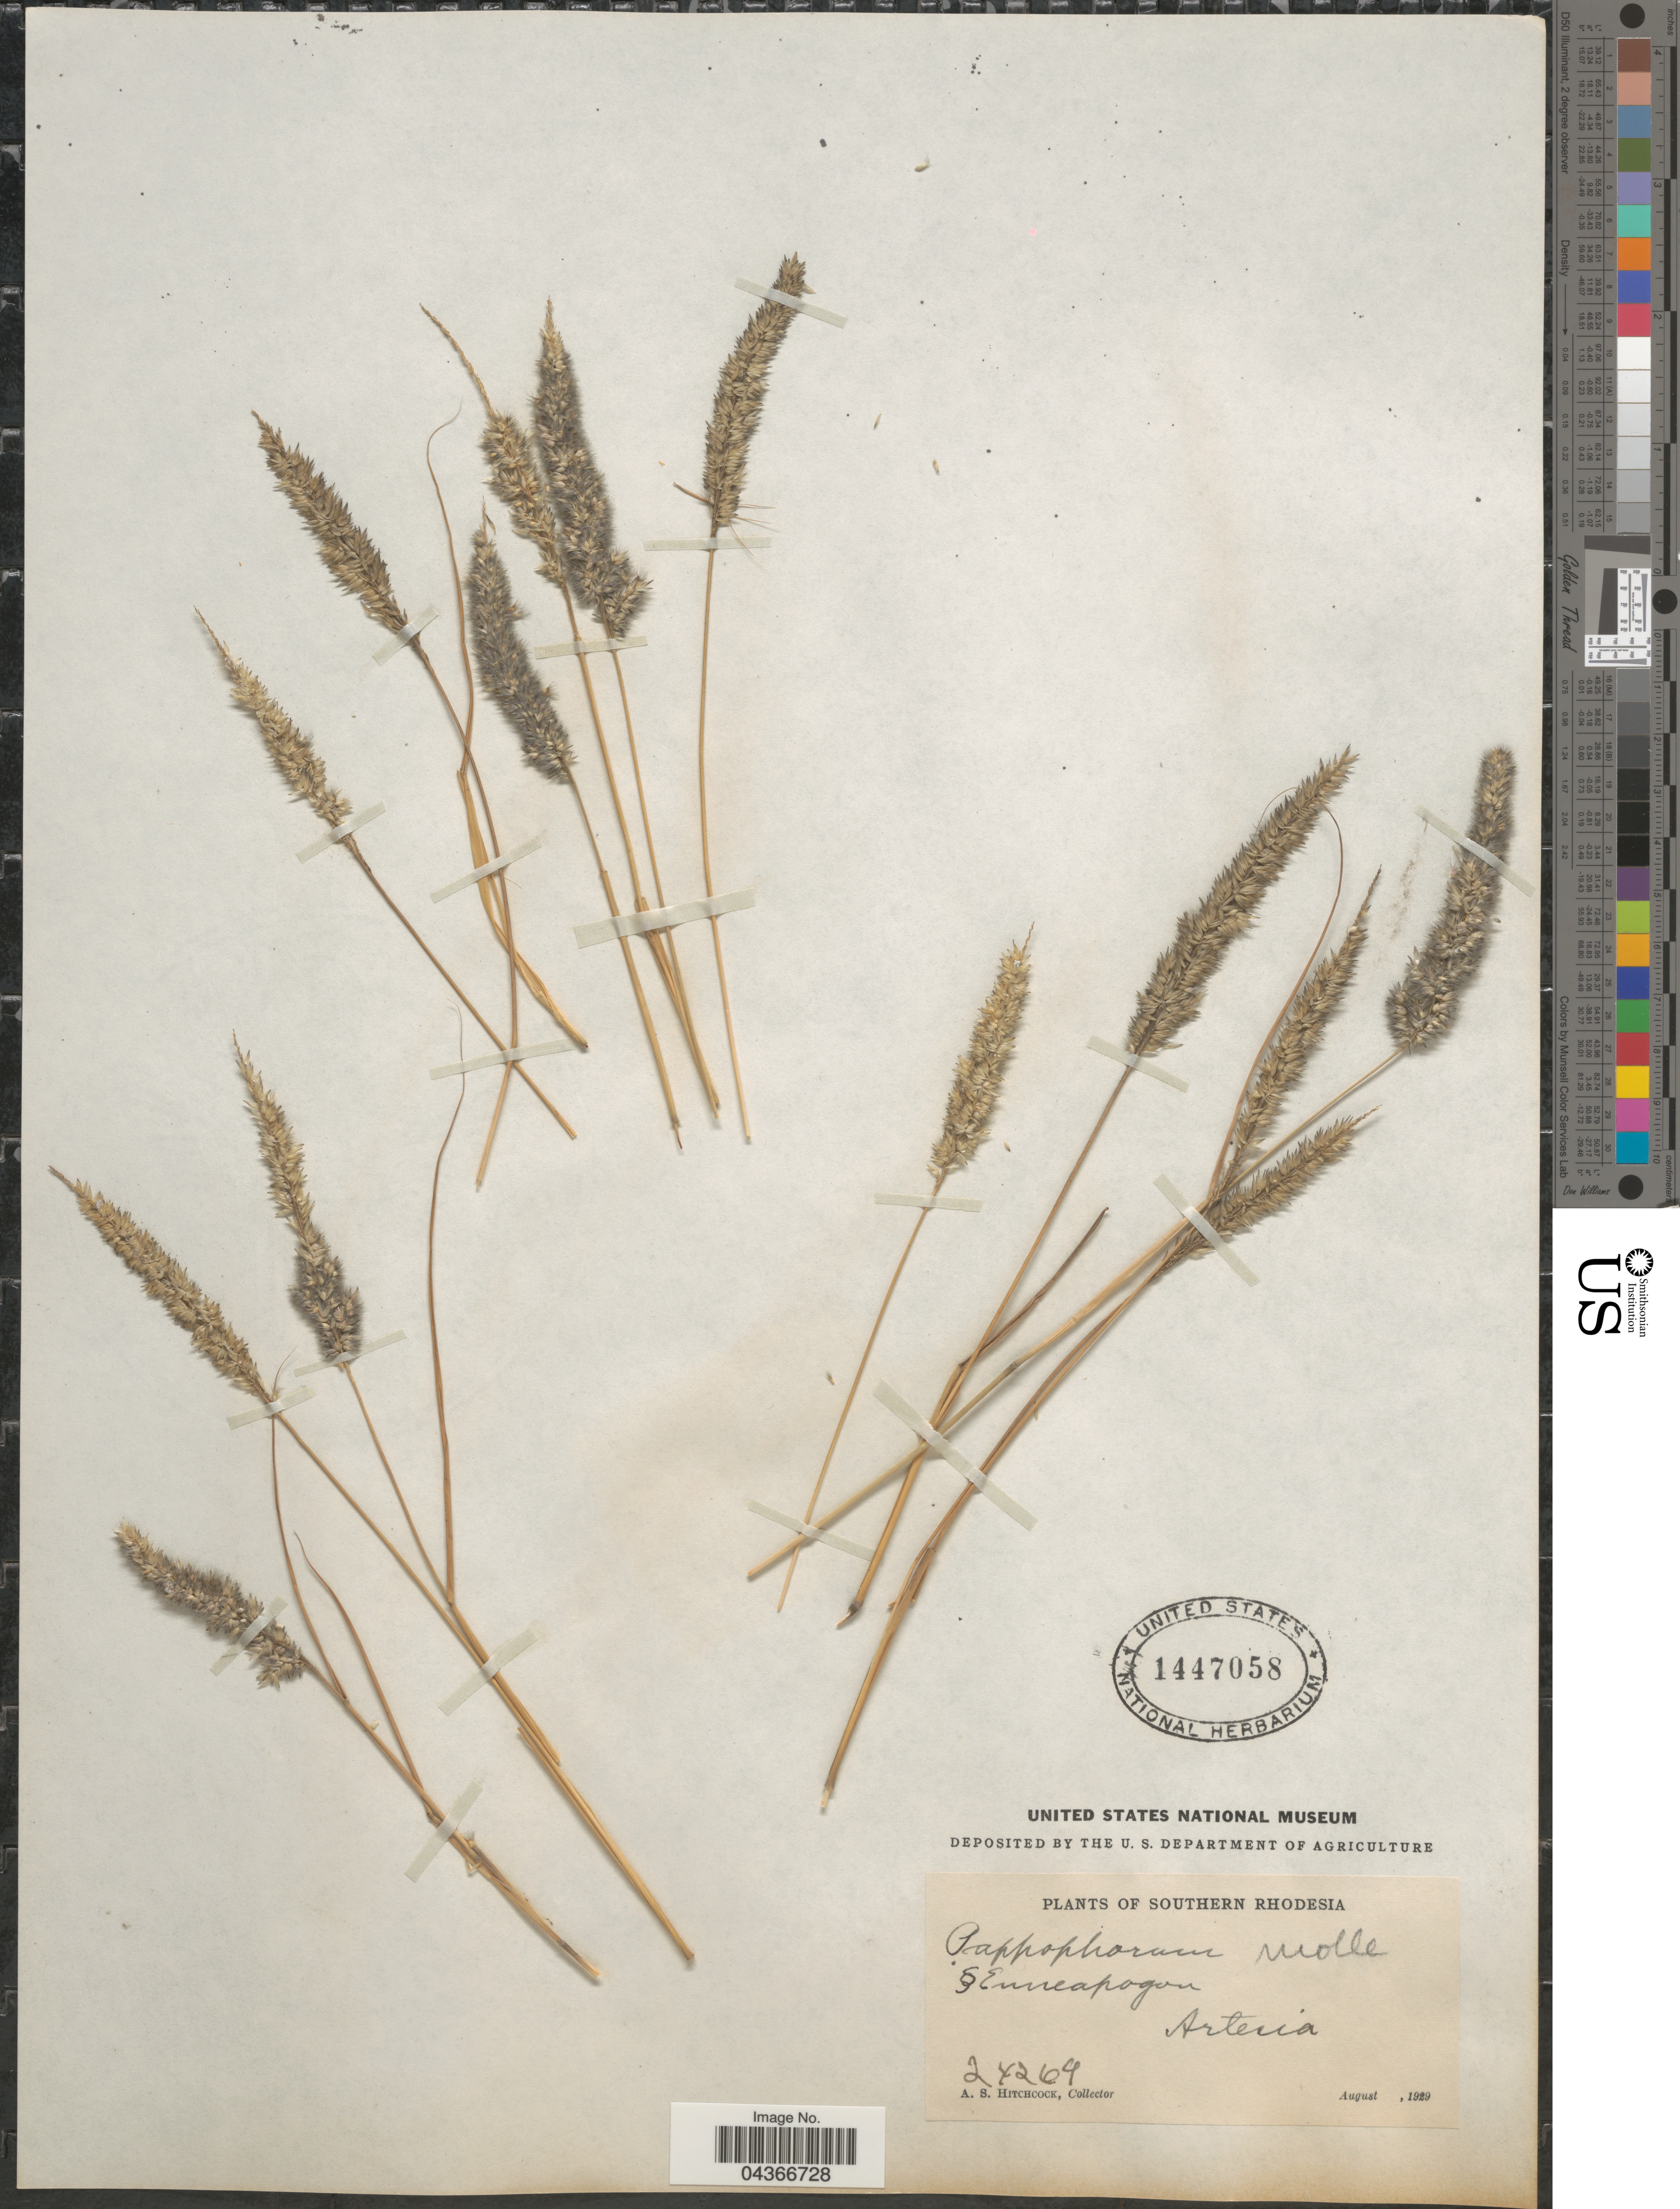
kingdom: Plantae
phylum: Tracheophyta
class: Liliopsida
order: Poales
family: Poaceae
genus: Enneapogon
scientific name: Enneapogon cenchroides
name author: (Licht. ex Roem. & Schult.) C.E. Hubb.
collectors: A. S. Hitchcock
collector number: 24269*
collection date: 1929-08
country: Zimbabwe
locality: Southern Rhodesia. Artesia.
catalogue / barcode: US 1447058